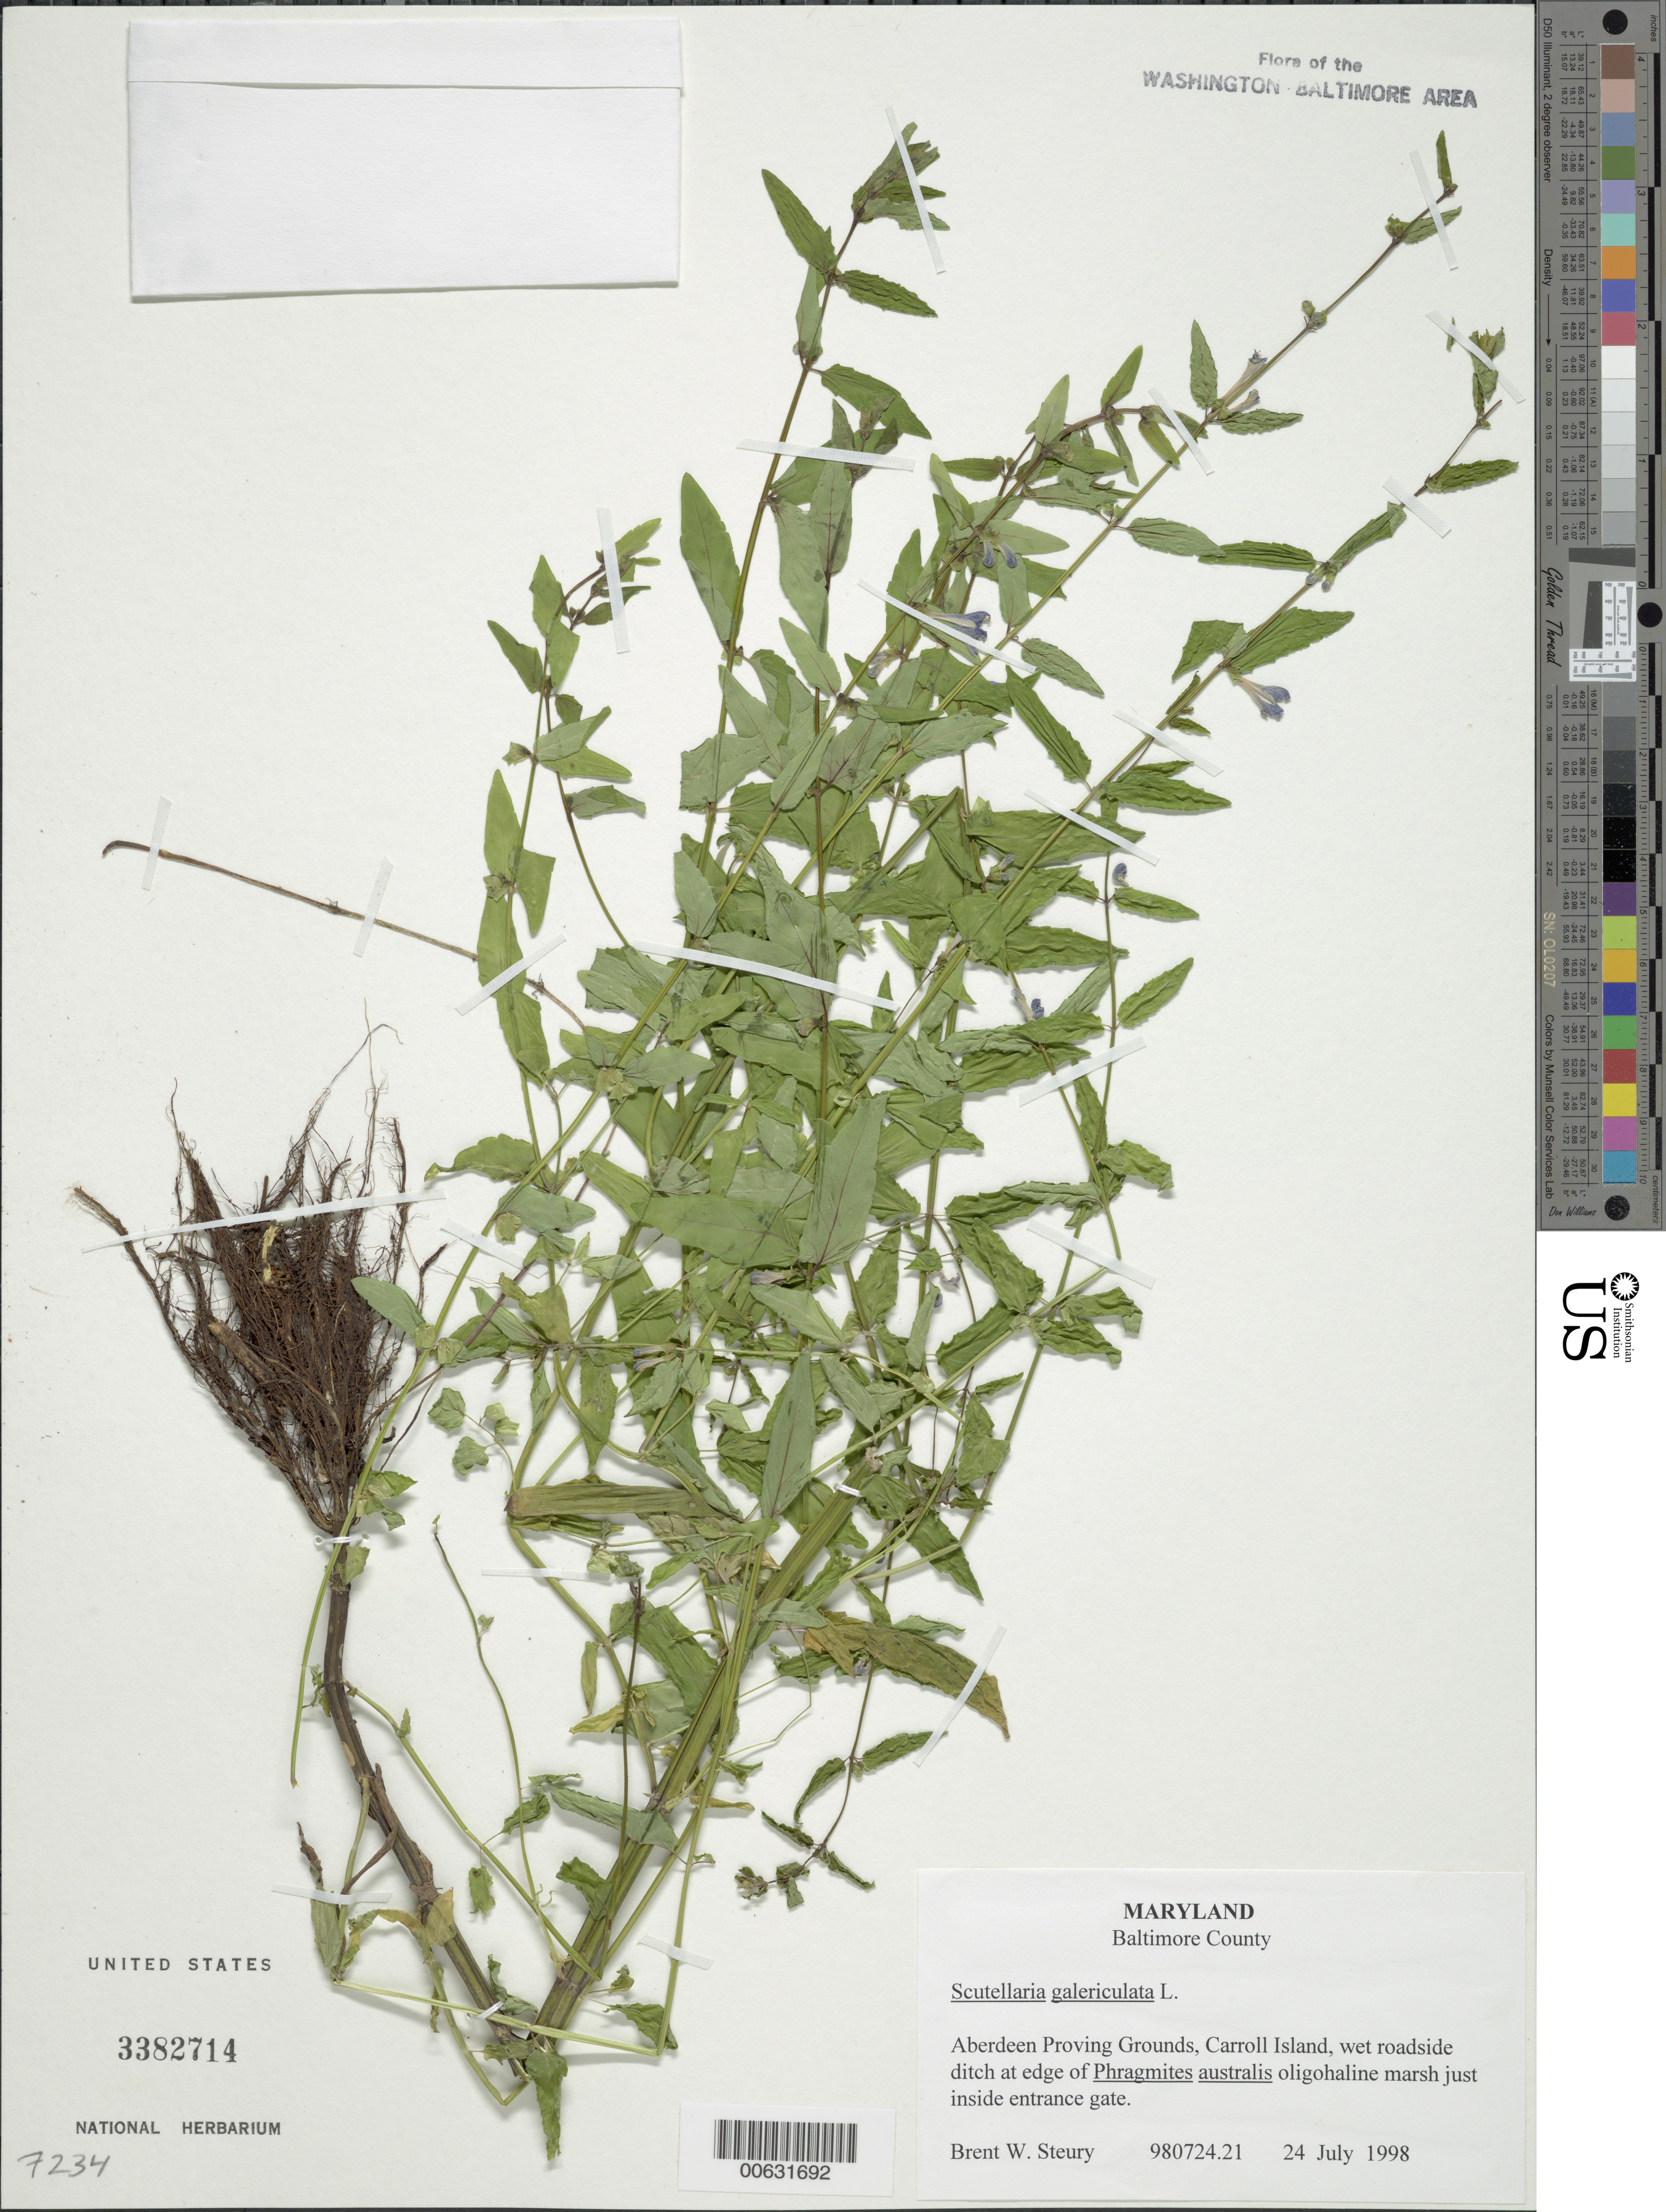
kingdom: Plantae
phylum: Tracheophyta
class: Magnoliopsida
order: Lamiales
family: Lamiaceae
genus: Scutellaria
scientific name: Scutellaria galericulata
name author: L.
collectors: B. Steury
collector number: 980724.21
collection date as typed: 24 Jul 1998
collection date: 1998-07-24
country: United States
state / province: Maryland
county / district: Baltimore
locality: Aberdeen Proving Grounds, Carroll Island, just inside entrance gate.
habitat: Wet roadside ditch at edge of Phragmites australis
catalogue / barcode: US 3382714